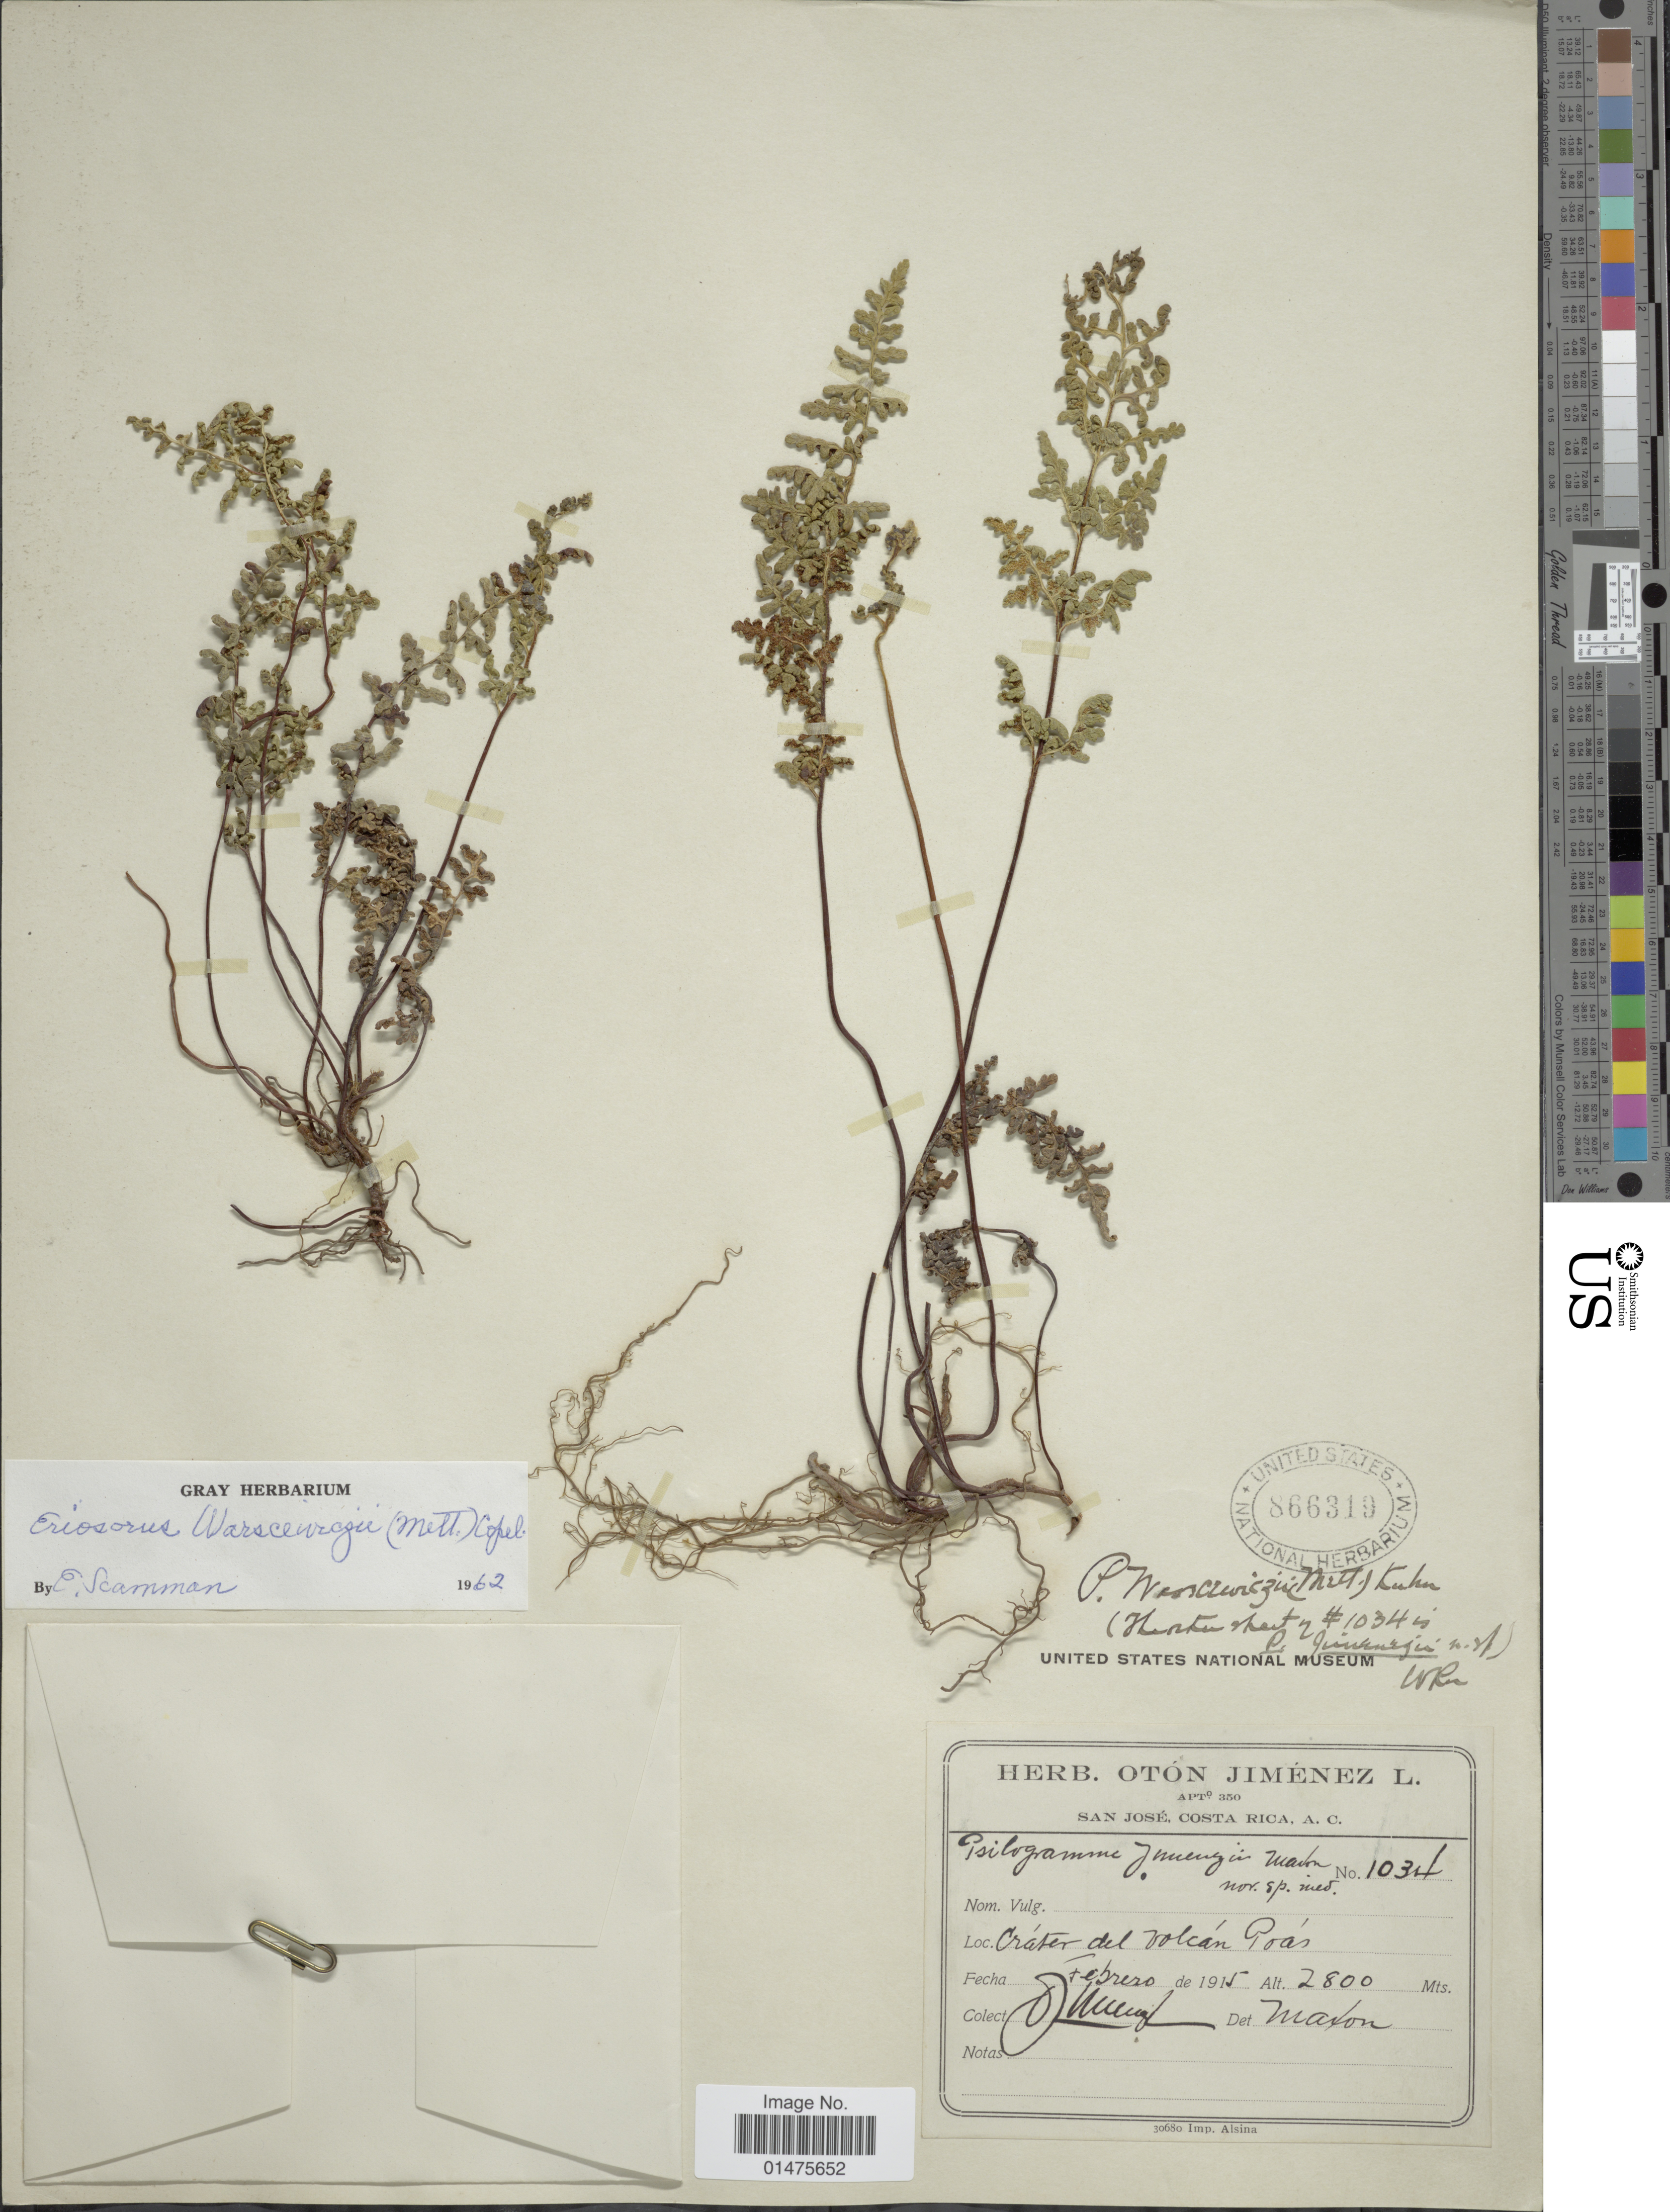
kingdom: Plantae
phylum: Tracheophyta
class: Polypodiopsida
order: Polypodiales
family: Pteridaceae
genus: Jamesonia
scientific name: Jamesonia warscewiczii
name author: (Mett.) Christenh.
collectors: O. Jiménez L.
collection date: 1915-02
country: Costa Rica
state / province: San José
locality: Crater del Volán Poás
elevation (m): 2800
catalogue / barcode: US 866319